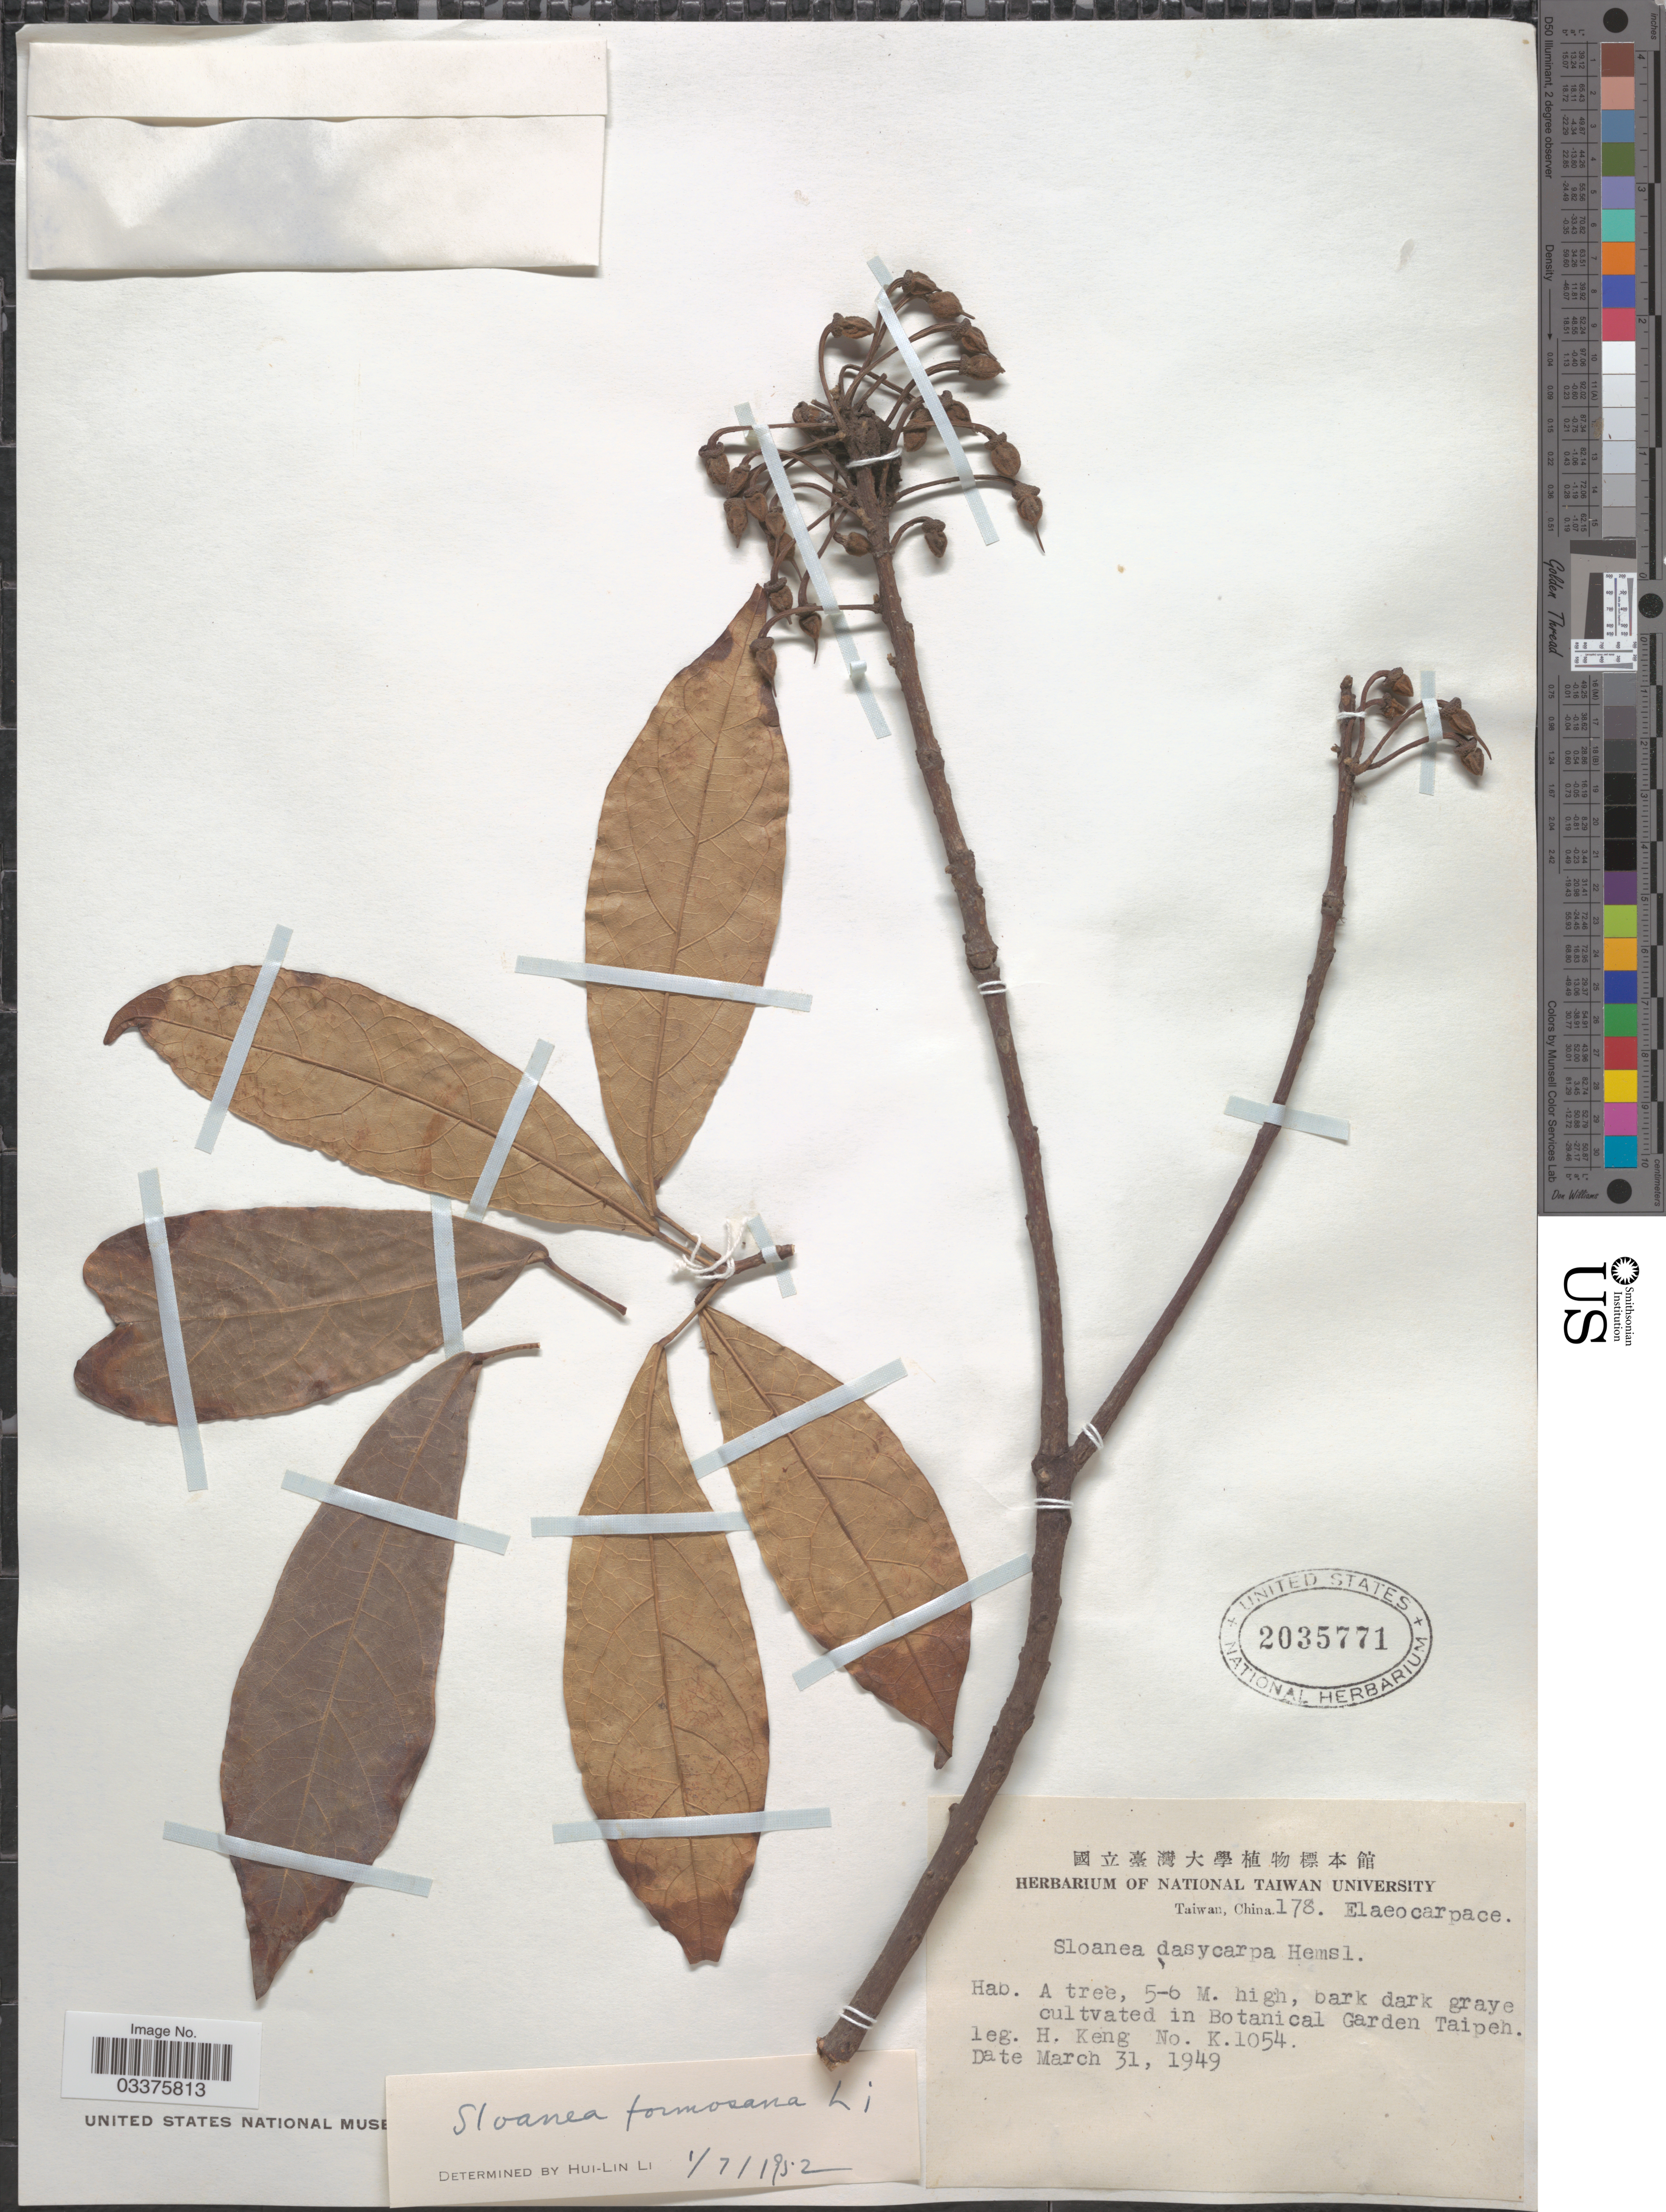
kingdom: Plantae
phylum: Tracheophyta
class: Magnoliopsida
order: Oxalidales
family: Elaeocarpaceae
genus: Sloanea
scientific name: Sloanea chingiana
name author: Hu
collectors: H. Keng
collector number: K1054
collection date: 1949-03-31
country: Taiwan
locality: Botanical Garden Taipeh.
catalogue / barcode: US 2035771